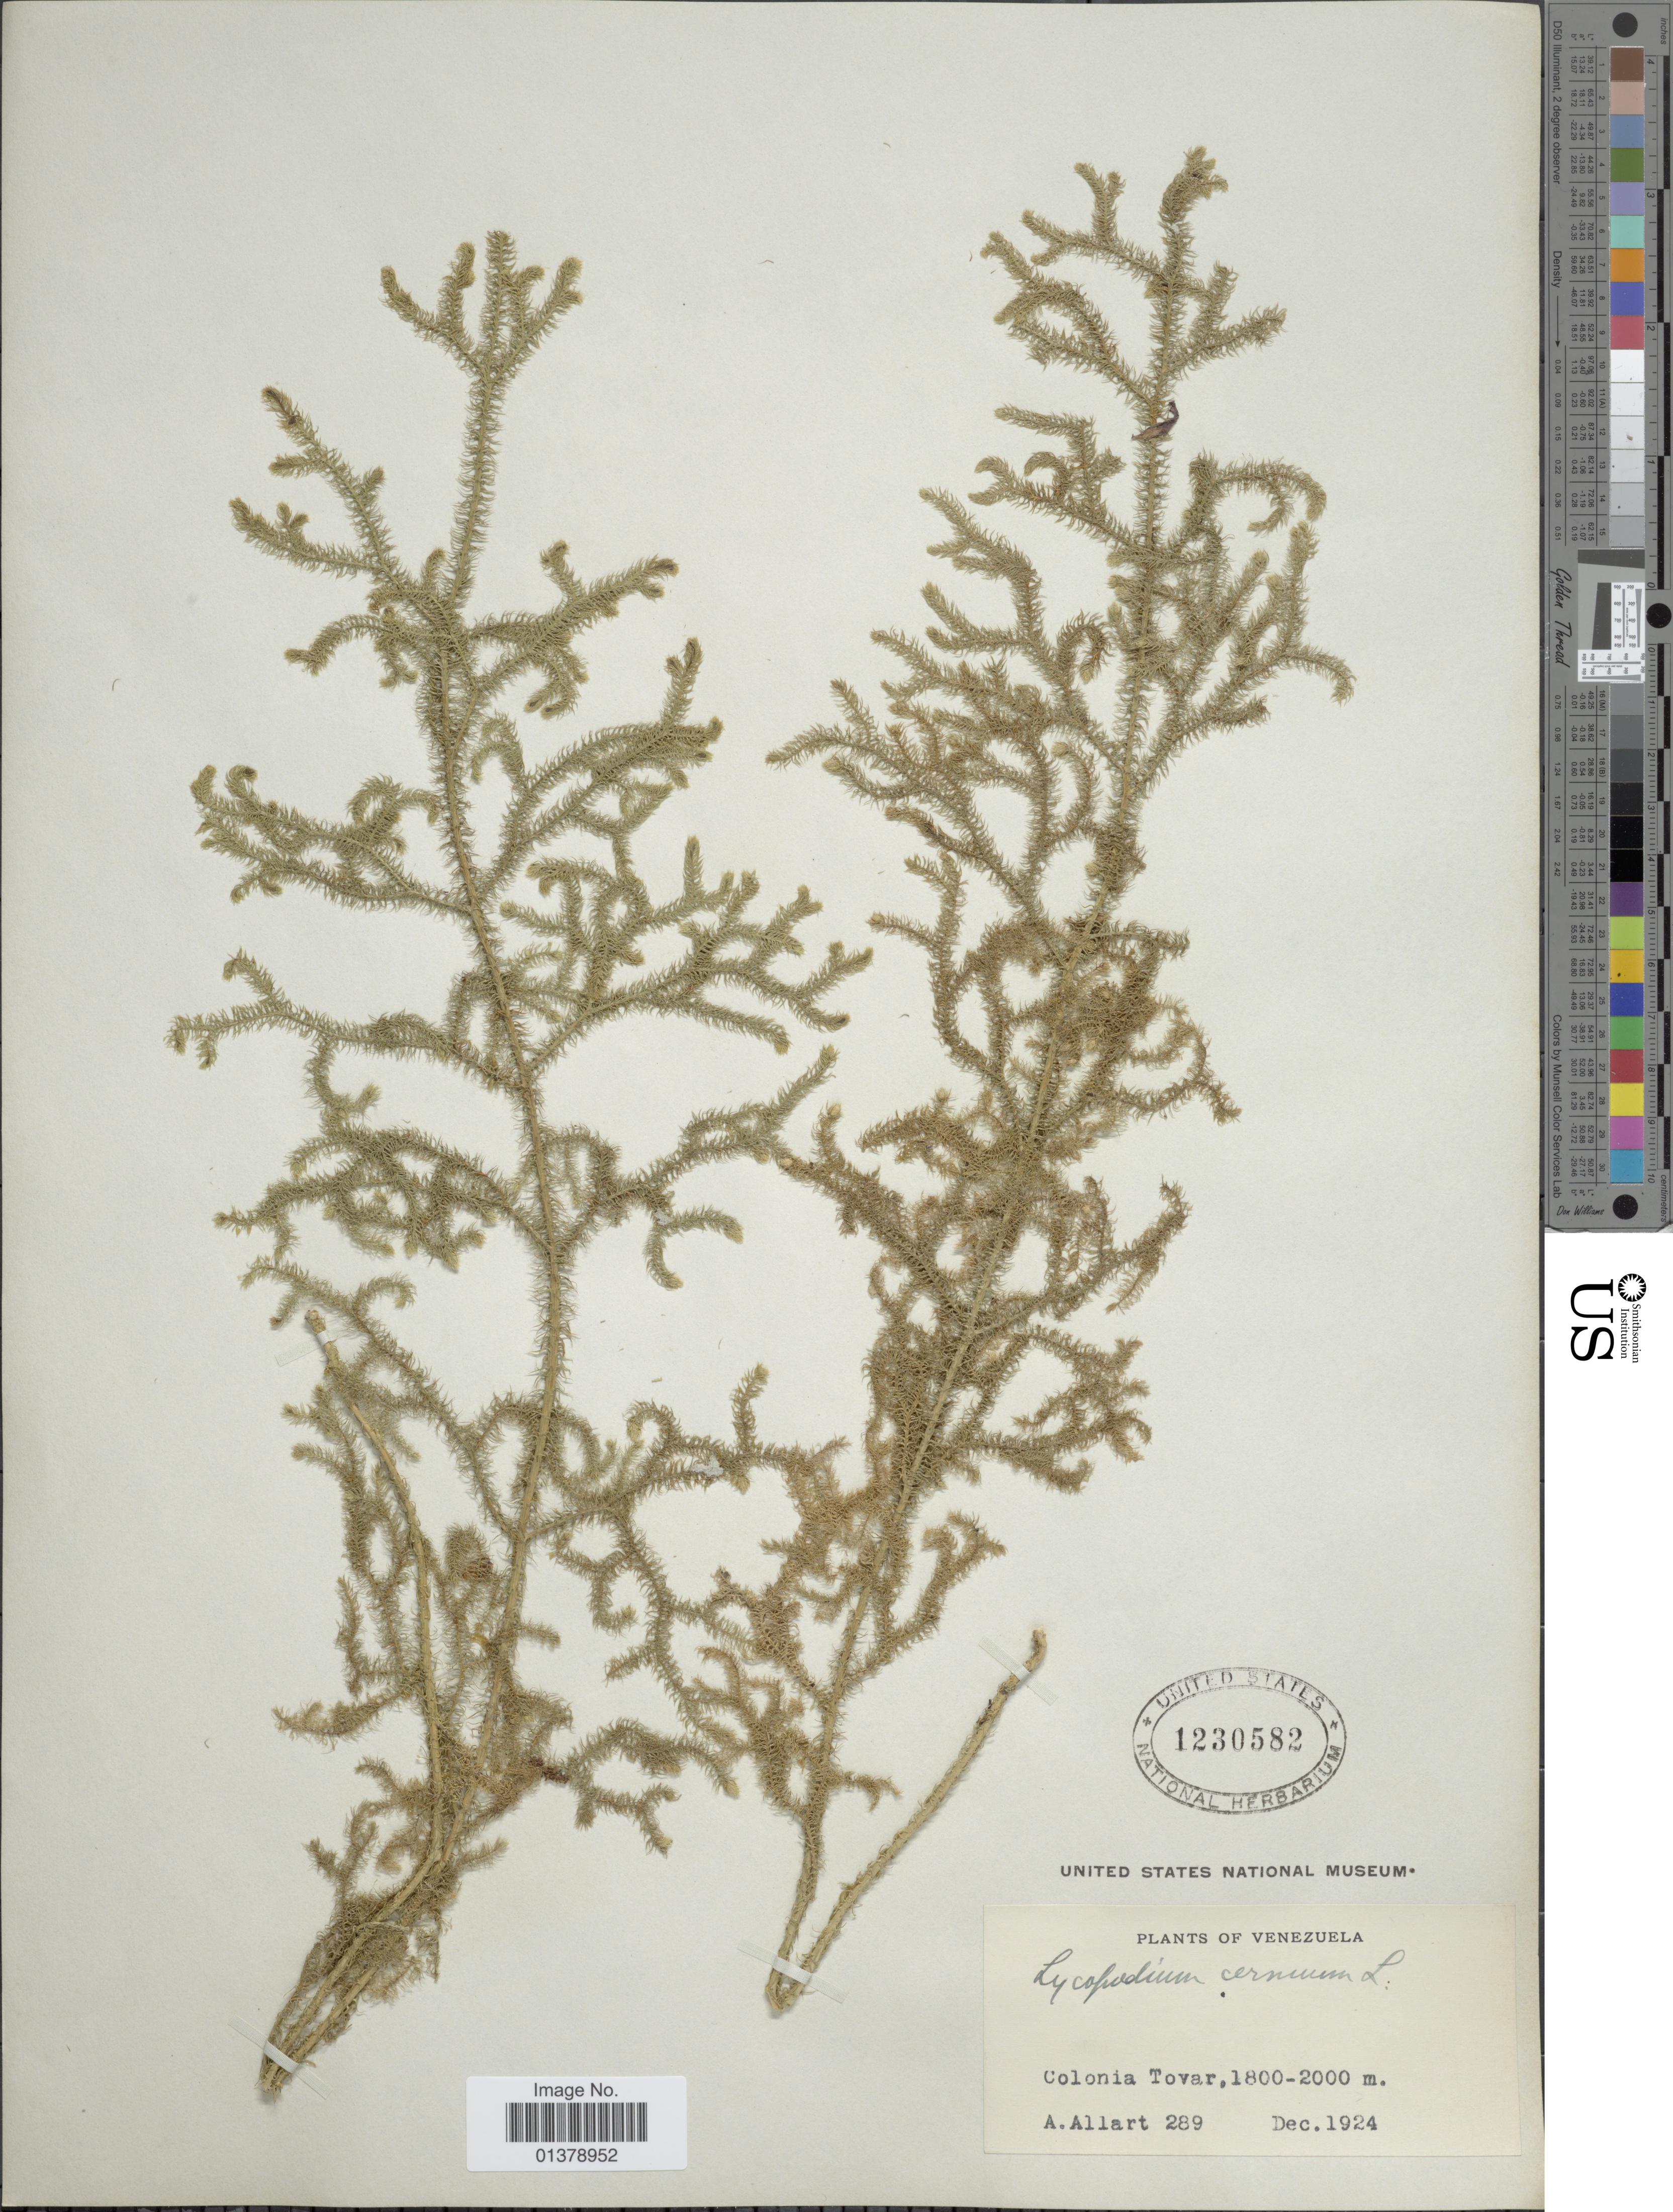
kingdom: Plantae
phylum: Tracheophyta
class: Lycopodiopsida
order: Lycopodiales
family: Lycopodiaceae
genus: Palhinhaea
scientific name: Palhinhaea cernua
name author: (L.) Vasc. & Franco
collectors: A. Allart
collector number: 289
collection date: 1924-12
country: Venezuela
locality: Colonia Tovar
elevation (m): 1800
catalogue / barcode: US 1230582